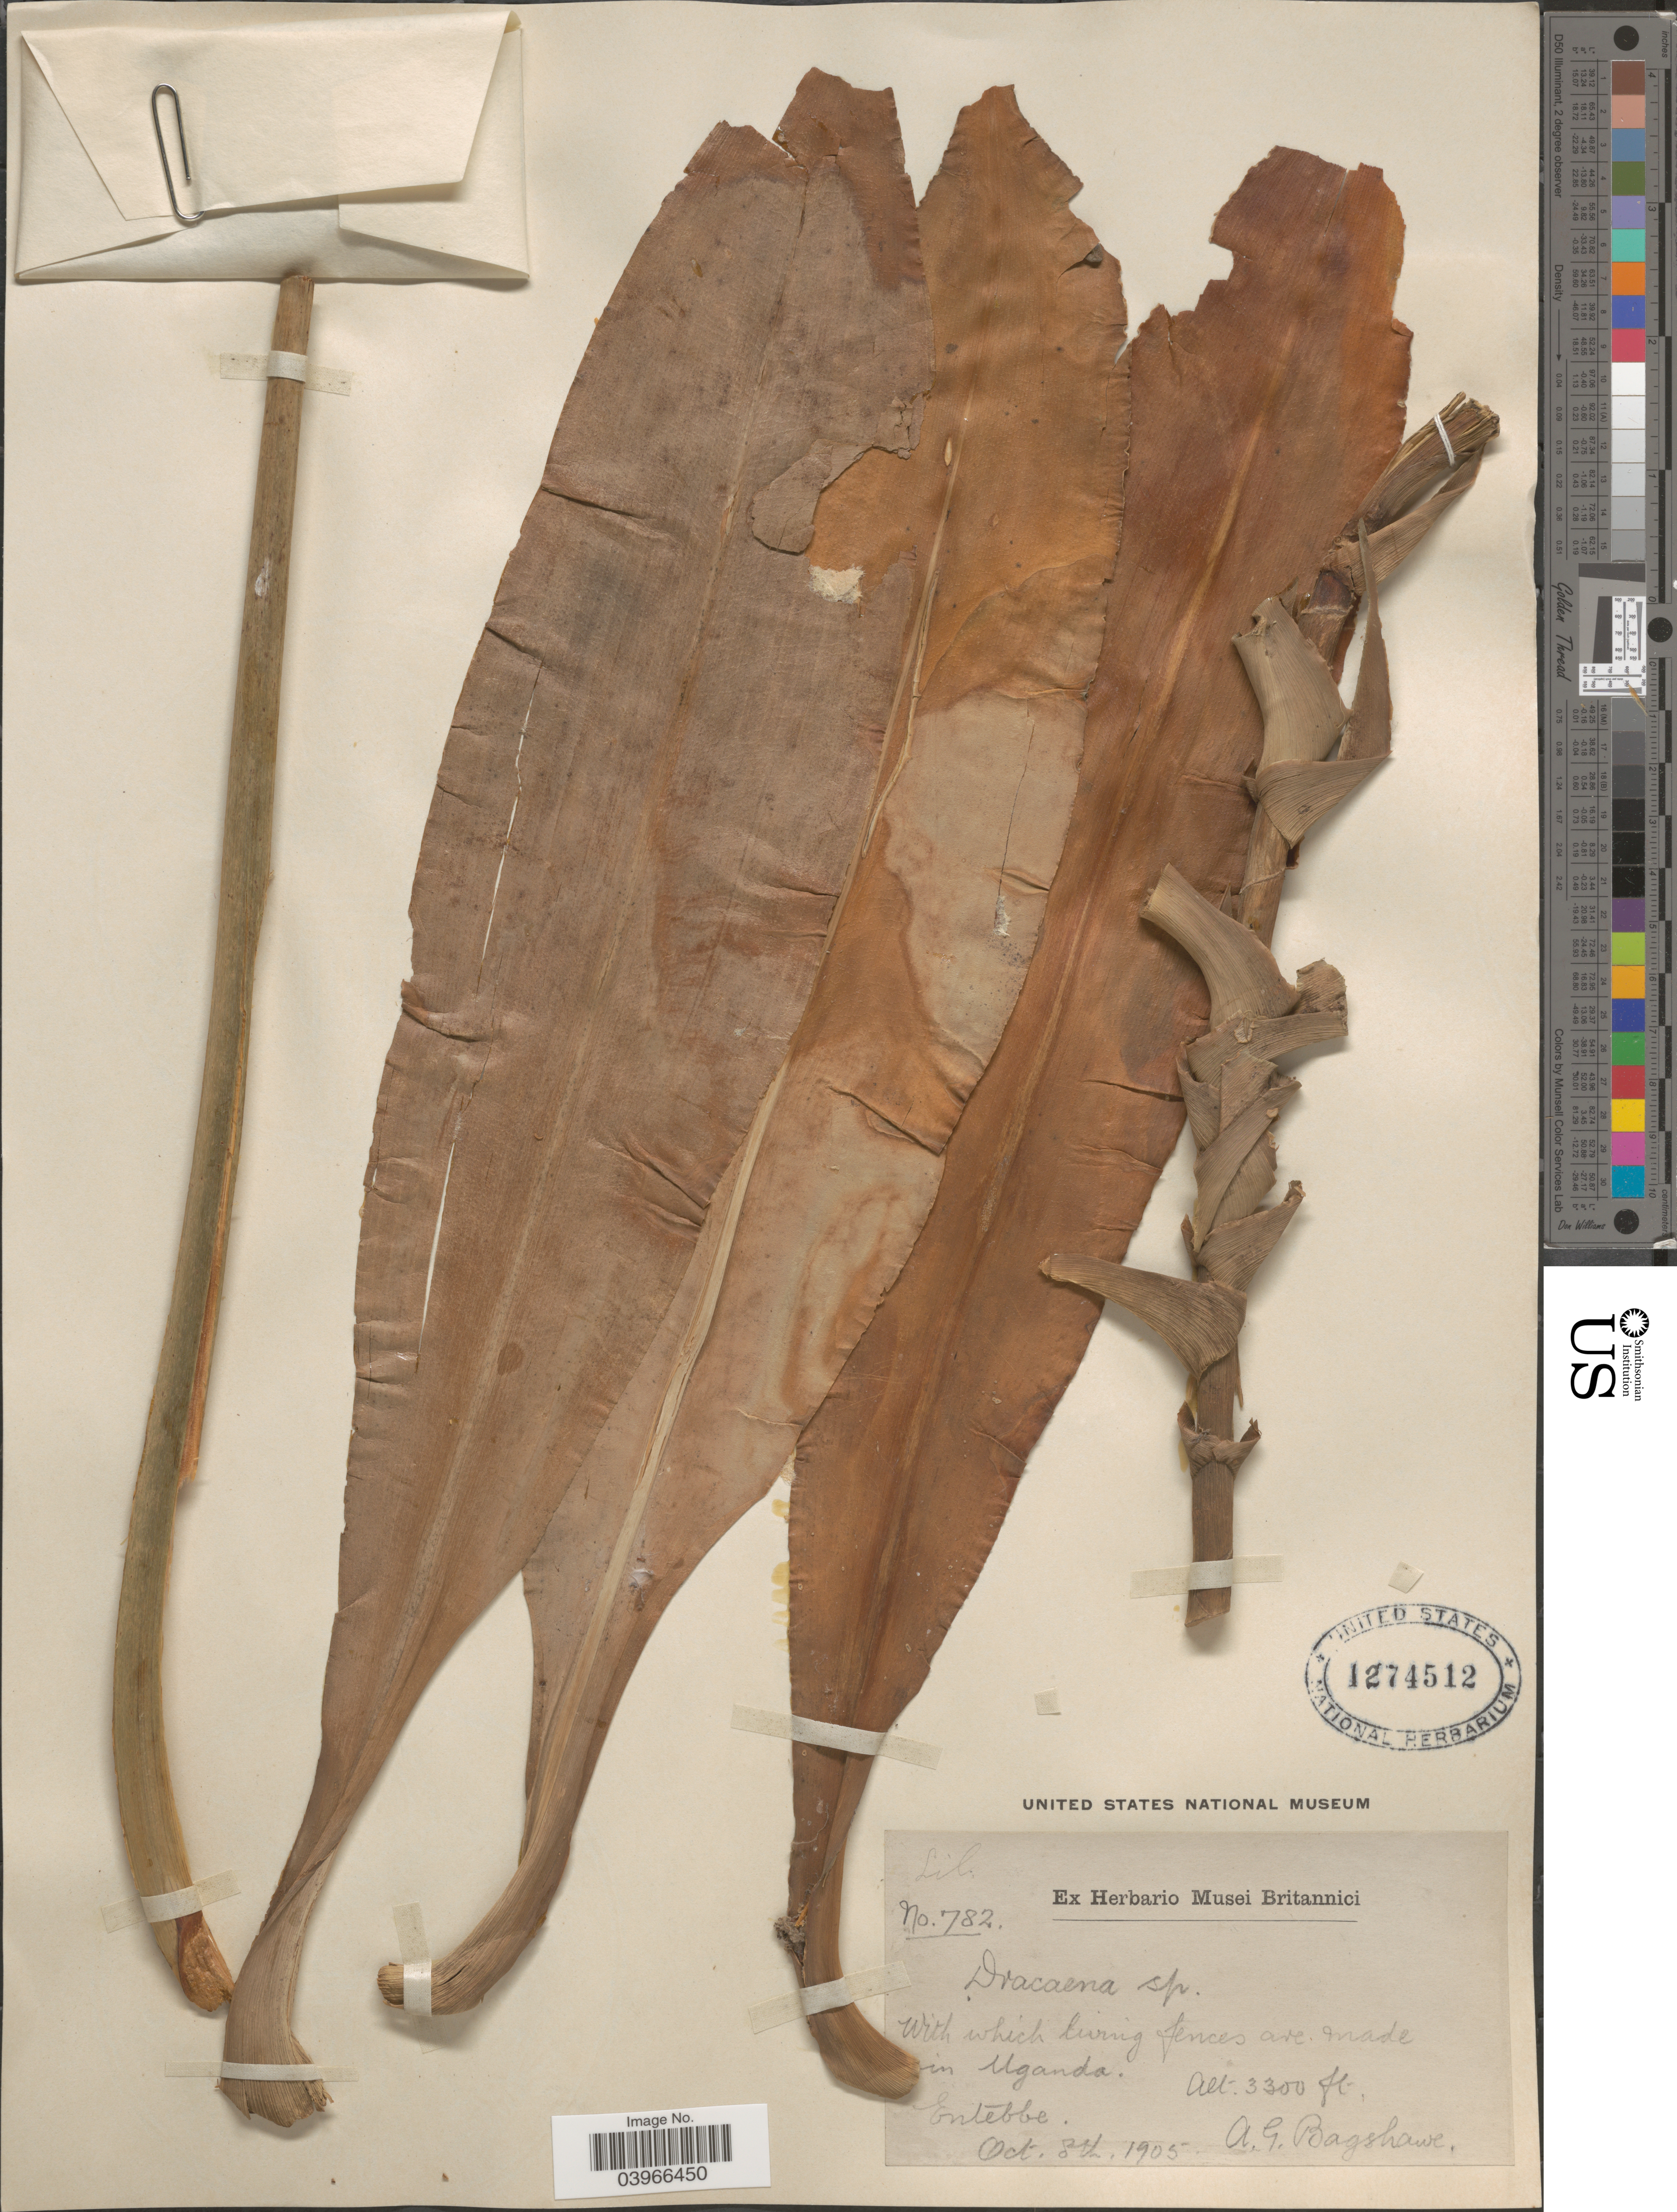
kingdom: Plantae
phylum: Tracheophyta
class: Liliopsida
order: Asparagales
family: Asparagaceae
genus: Dracaena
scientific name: Dracaena sp.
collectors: A. Bagshawe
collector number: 782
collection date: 1905-10-08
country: Uganda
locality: Entebbe.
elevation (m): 1006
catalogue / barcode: US 1274512